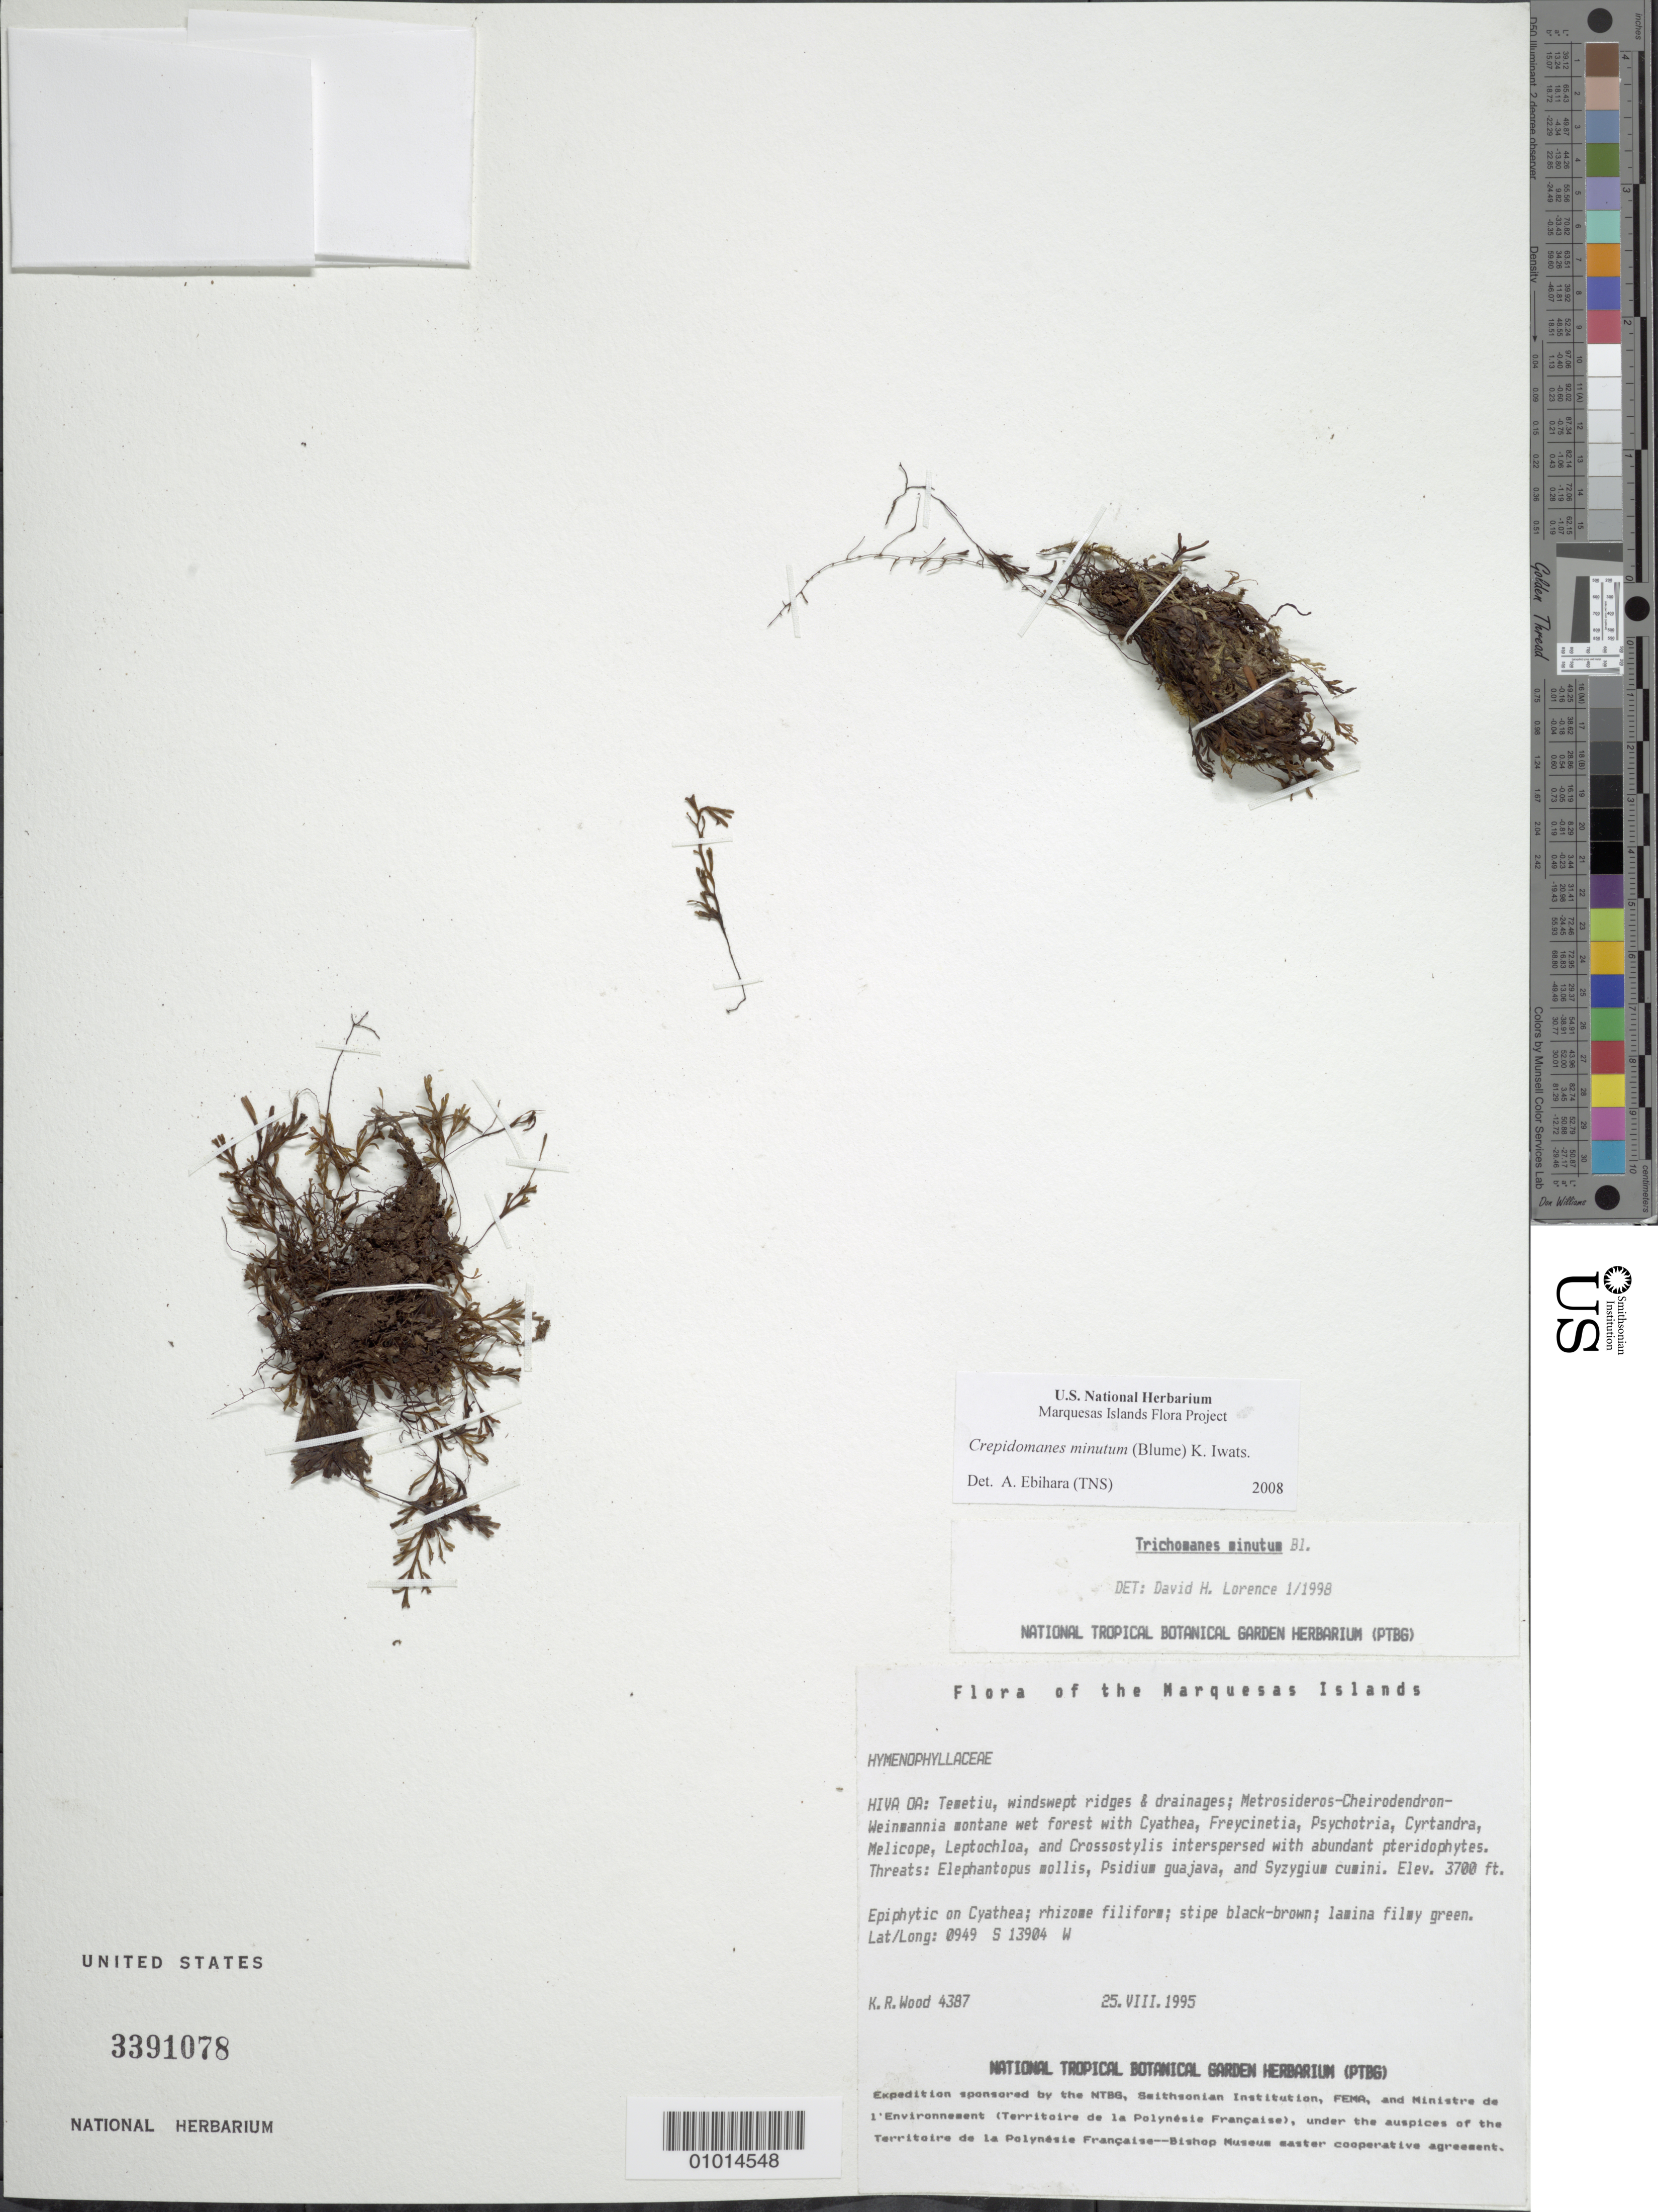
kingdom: Plantae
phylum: Tracheophyta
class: Polypodiopsida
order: Hymenophyllales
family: Hymenophyllaceae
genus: Crepidomanes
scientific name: Crepidomanes minutum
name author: (Blume) K. Iwats.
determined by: Ebihara, A.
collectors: K. R. Wood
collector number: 4387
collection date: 1995-08-25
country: French Polynesia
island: Hiva Oa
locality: Temetiu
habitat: windswept ridges and drainages, In Metrosideros-Cheirodendron-Weinmannia montane wet forest and Cyathea-Freycinetia interspersed with rich pteridophyte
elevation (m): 1128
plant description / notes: Elaphantopsis mollis, Psidium guajava, Syzygium cuminii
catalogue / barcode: US 3391078